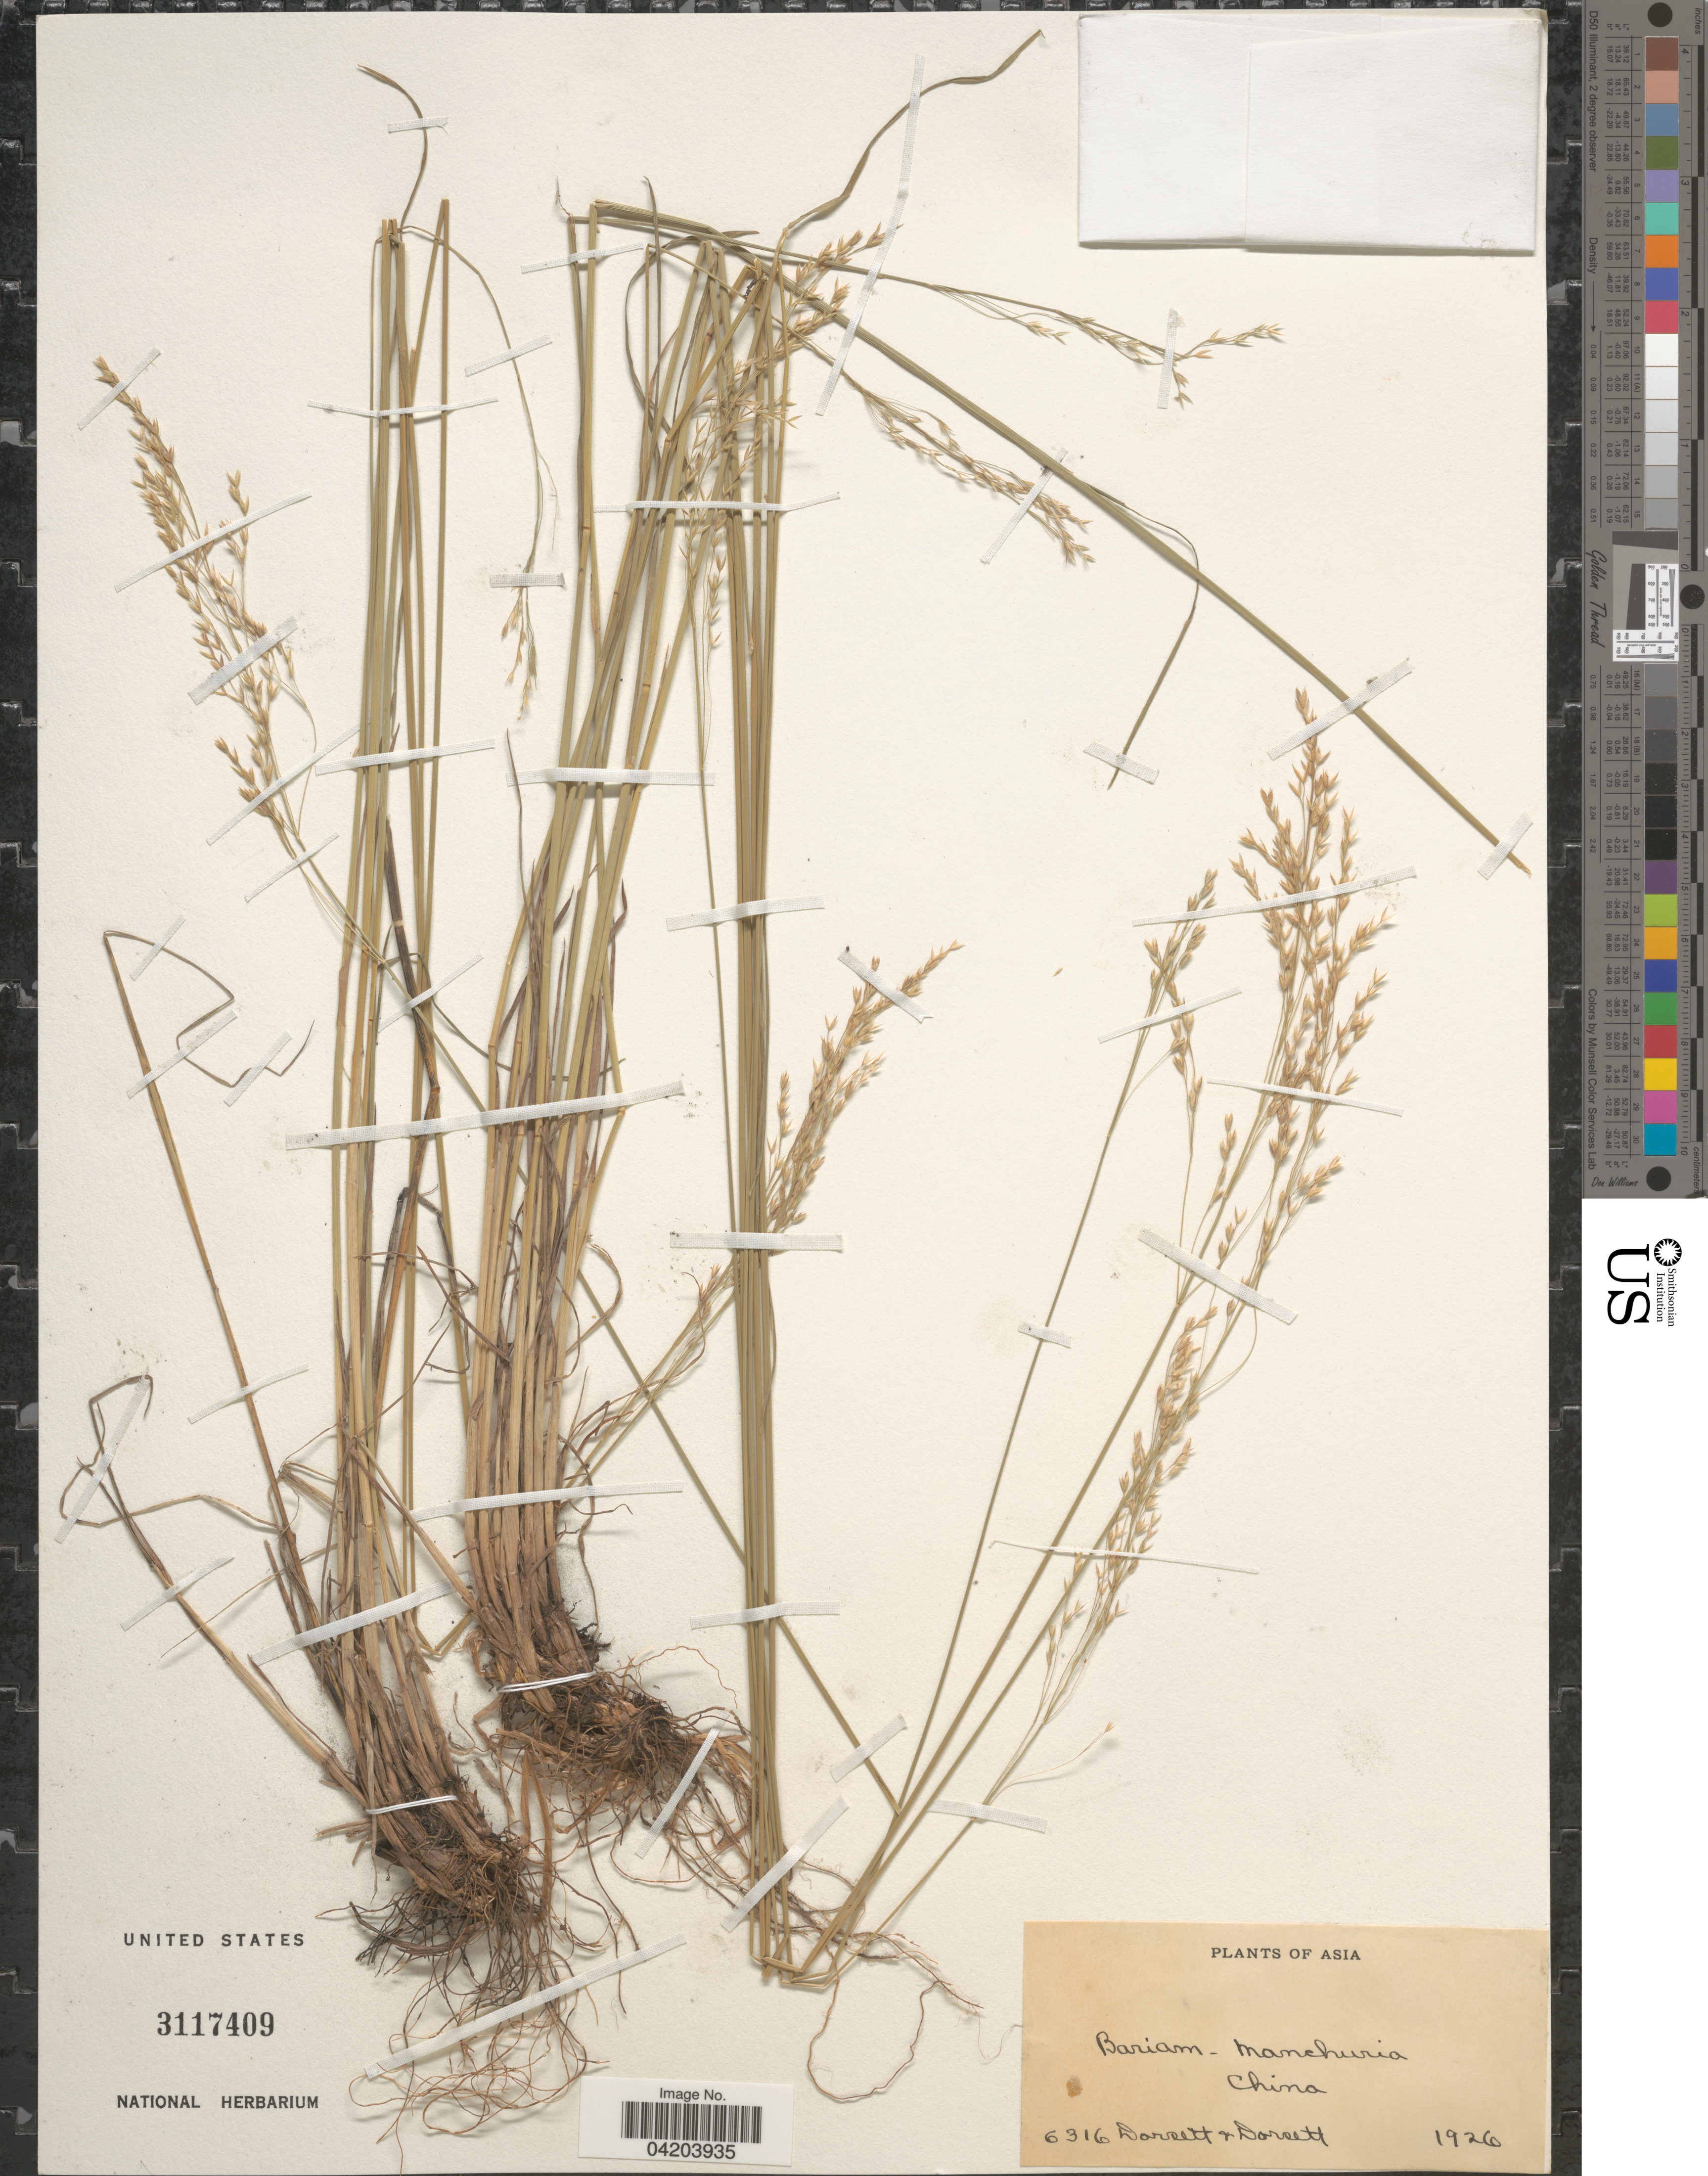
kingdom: Plantae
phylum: Tracheophyta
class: Liliopsida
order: Poales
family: Poaceae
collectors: -- Dorsett & -- Dorsett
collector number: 6316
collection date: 1926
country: China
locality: Bariam- Manchuria.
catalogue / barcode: US 3117409